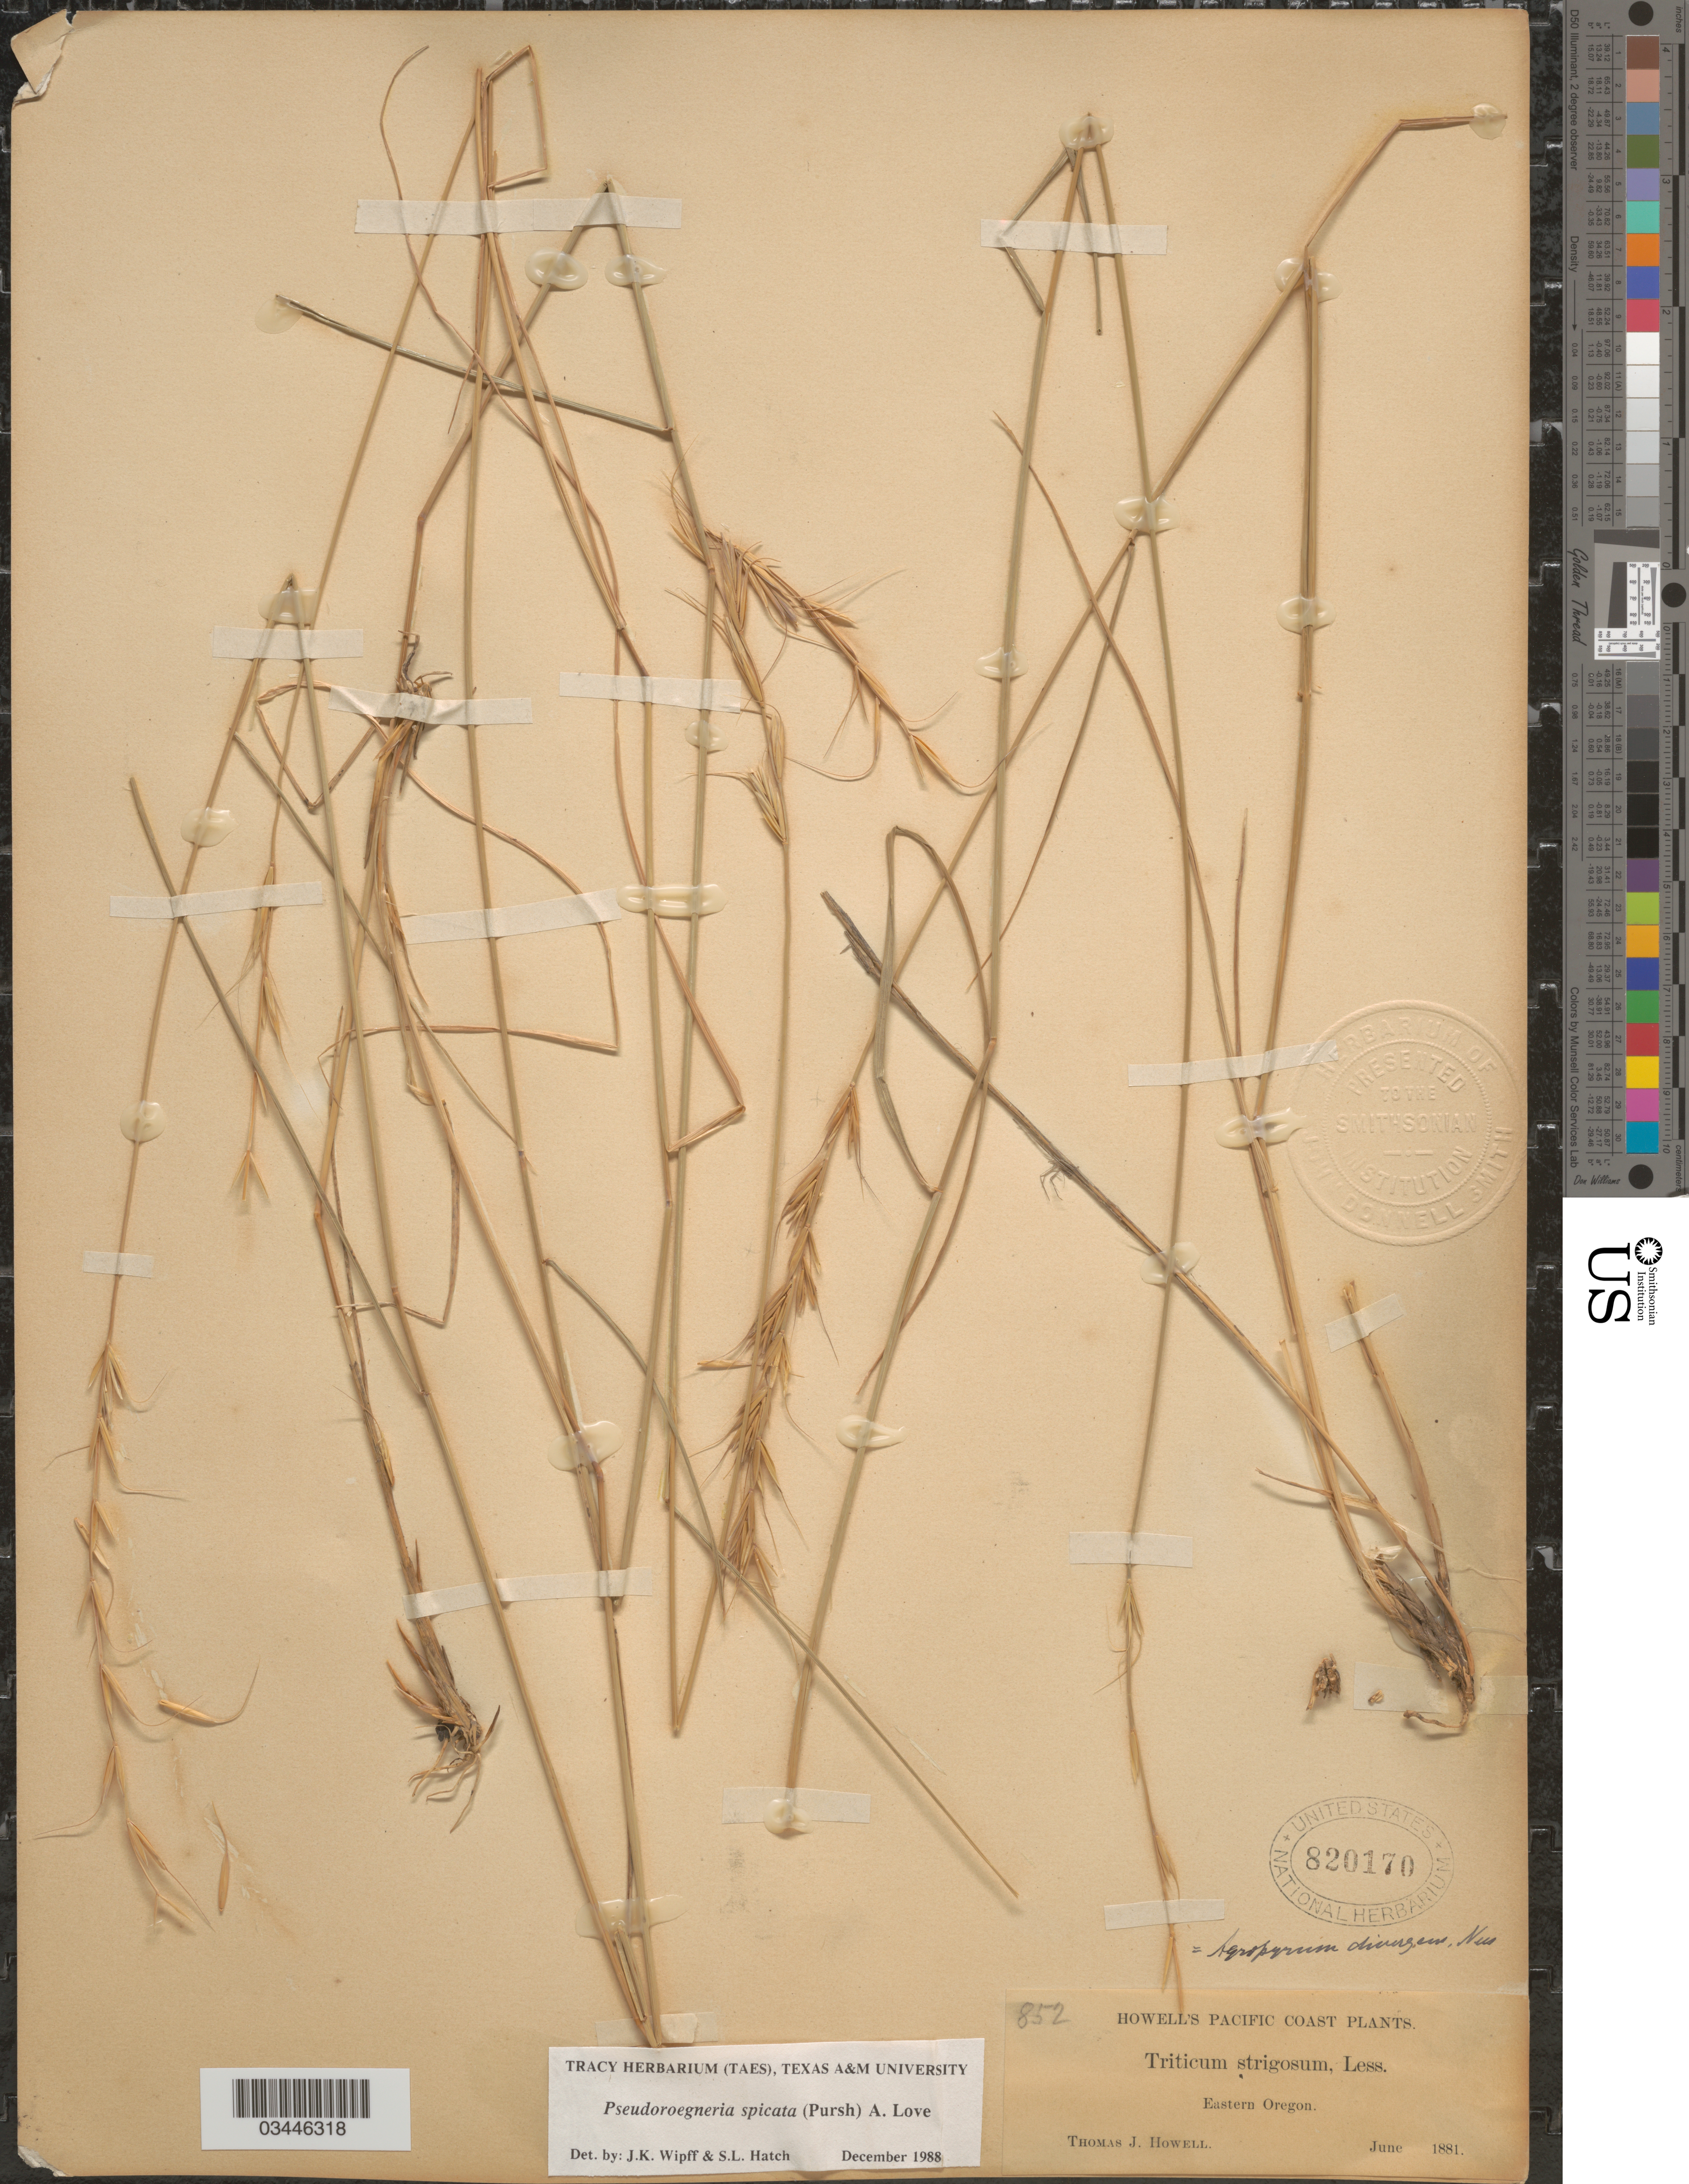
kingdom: Plantae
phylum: Tracheophyta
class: Liliopsida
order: Poales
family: Poaceae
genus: Pseudoroegneria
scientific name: Pseudoroegneria spicata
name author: (Pursh) Á. Löve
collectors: T. J. Howell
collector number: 852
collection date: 1881-06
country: United States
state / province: Oregon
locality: Pacific Coast. Eastern Oregon.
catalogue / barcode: US 820170